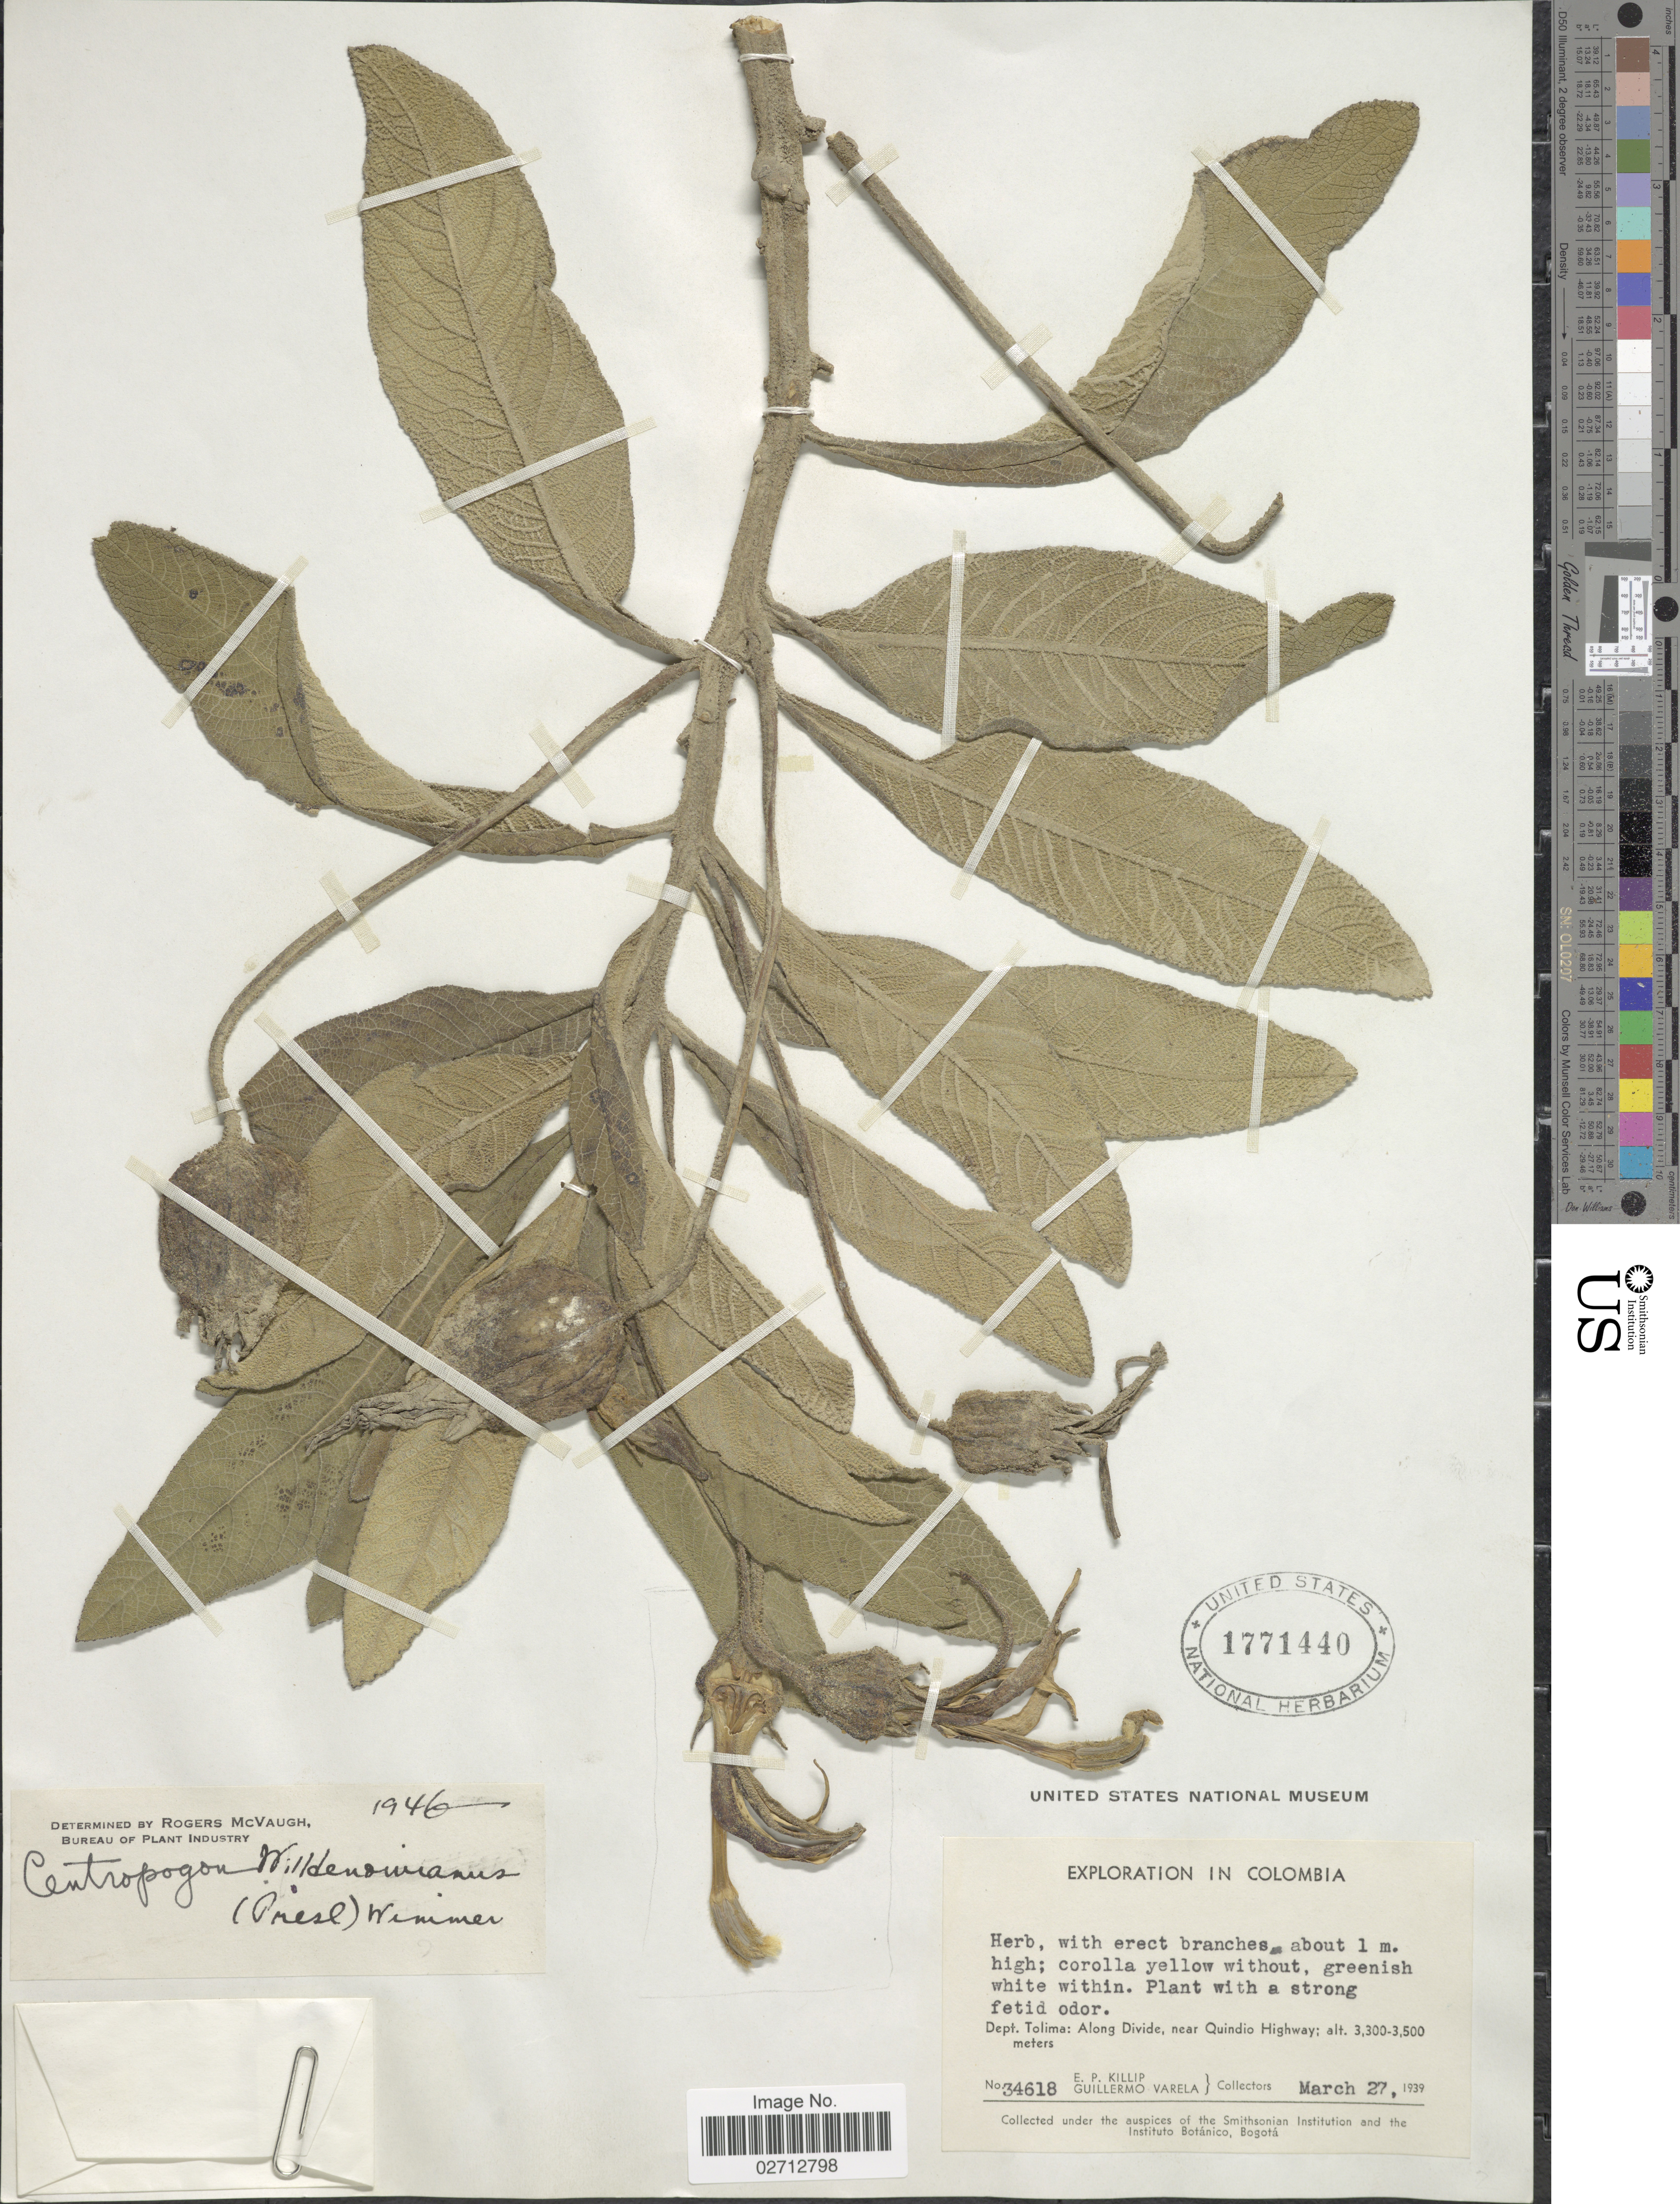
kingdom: Plantae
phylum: Tracheophyta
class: Magnoliopsida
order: Asterales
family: Campanulaceae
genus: Centropogon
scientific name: Centropogon willdenowianus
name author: (A. DC.) E. Wimm.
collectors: E. P. Killip & G. Varela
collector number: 34618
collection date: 1939-03-27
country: Colombia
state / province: Tolima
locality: Along Divide, near Quindio Highway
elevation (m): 3300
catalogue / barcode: US 1771440